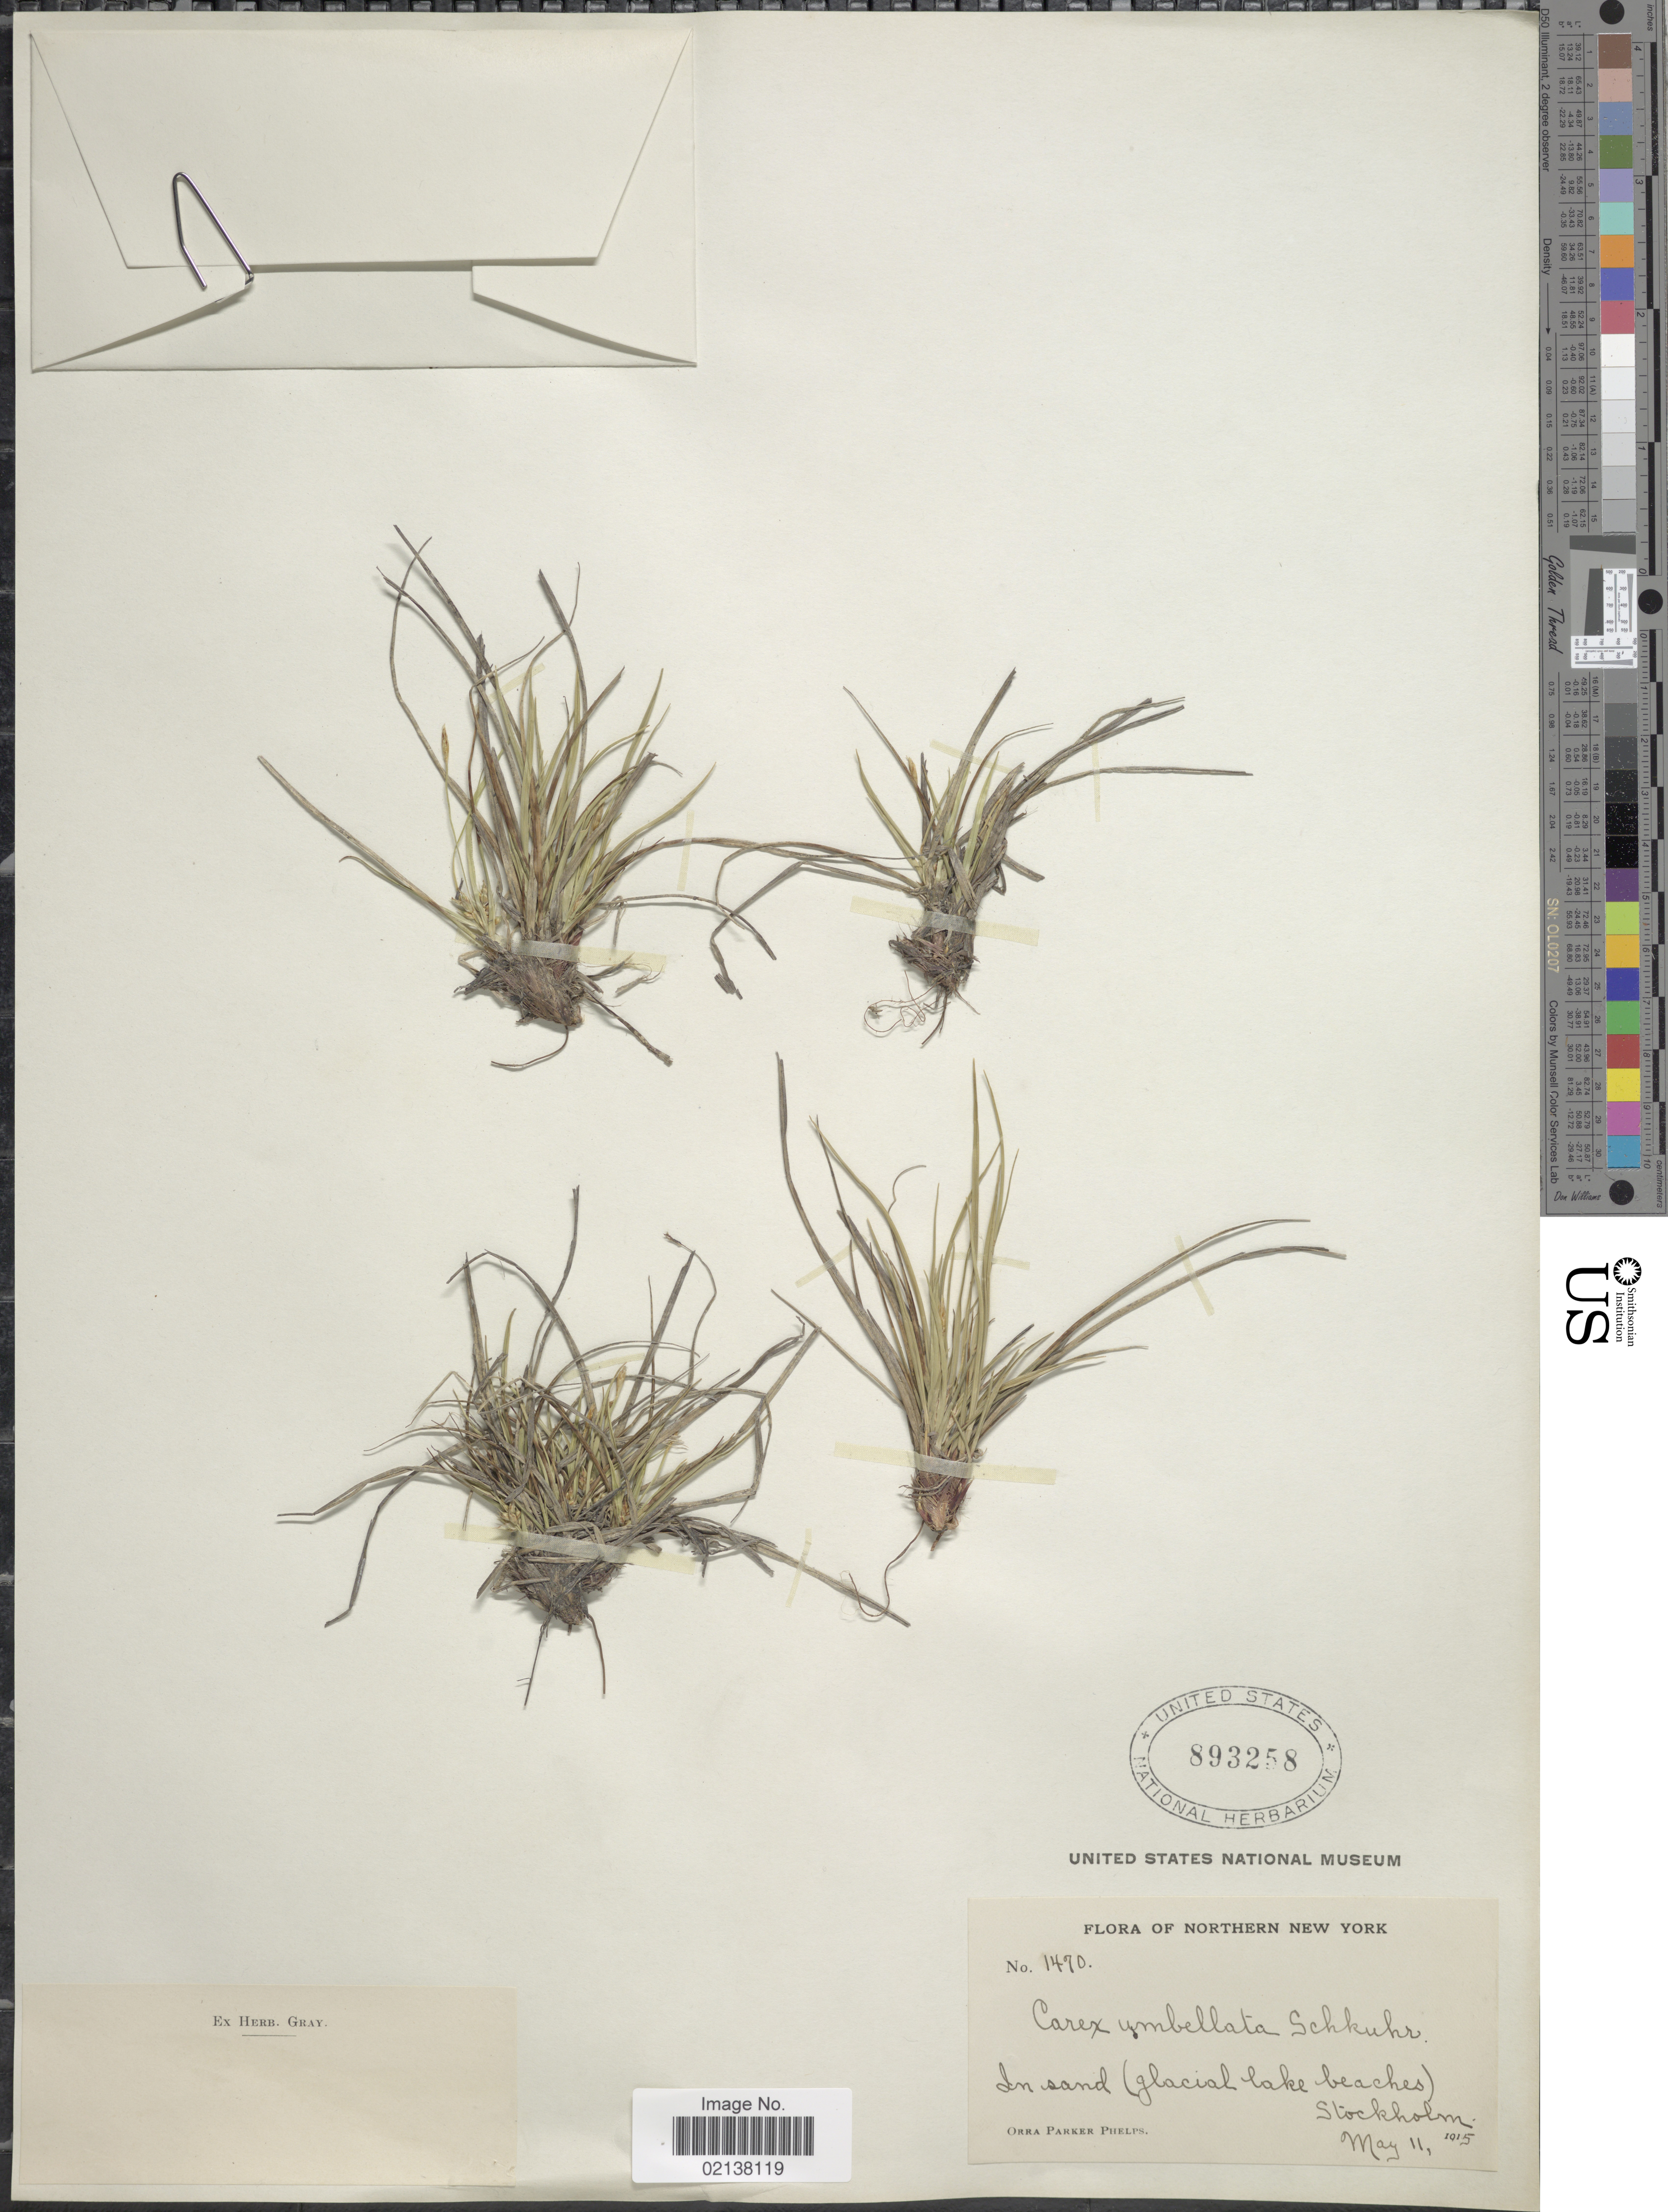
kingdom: Plantae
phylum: Tracheophyta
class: Liliopsida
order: Poales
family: Cyperaceae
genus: Carex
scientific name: Carex umbellata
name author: Schkuhr ex Willd.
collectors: O. P. Phelps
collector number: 1470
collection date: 1915-05-11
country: United States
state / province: New York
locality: Northern New York. In sand (glacial lake beaches). Stockholm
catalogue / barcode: US 893258